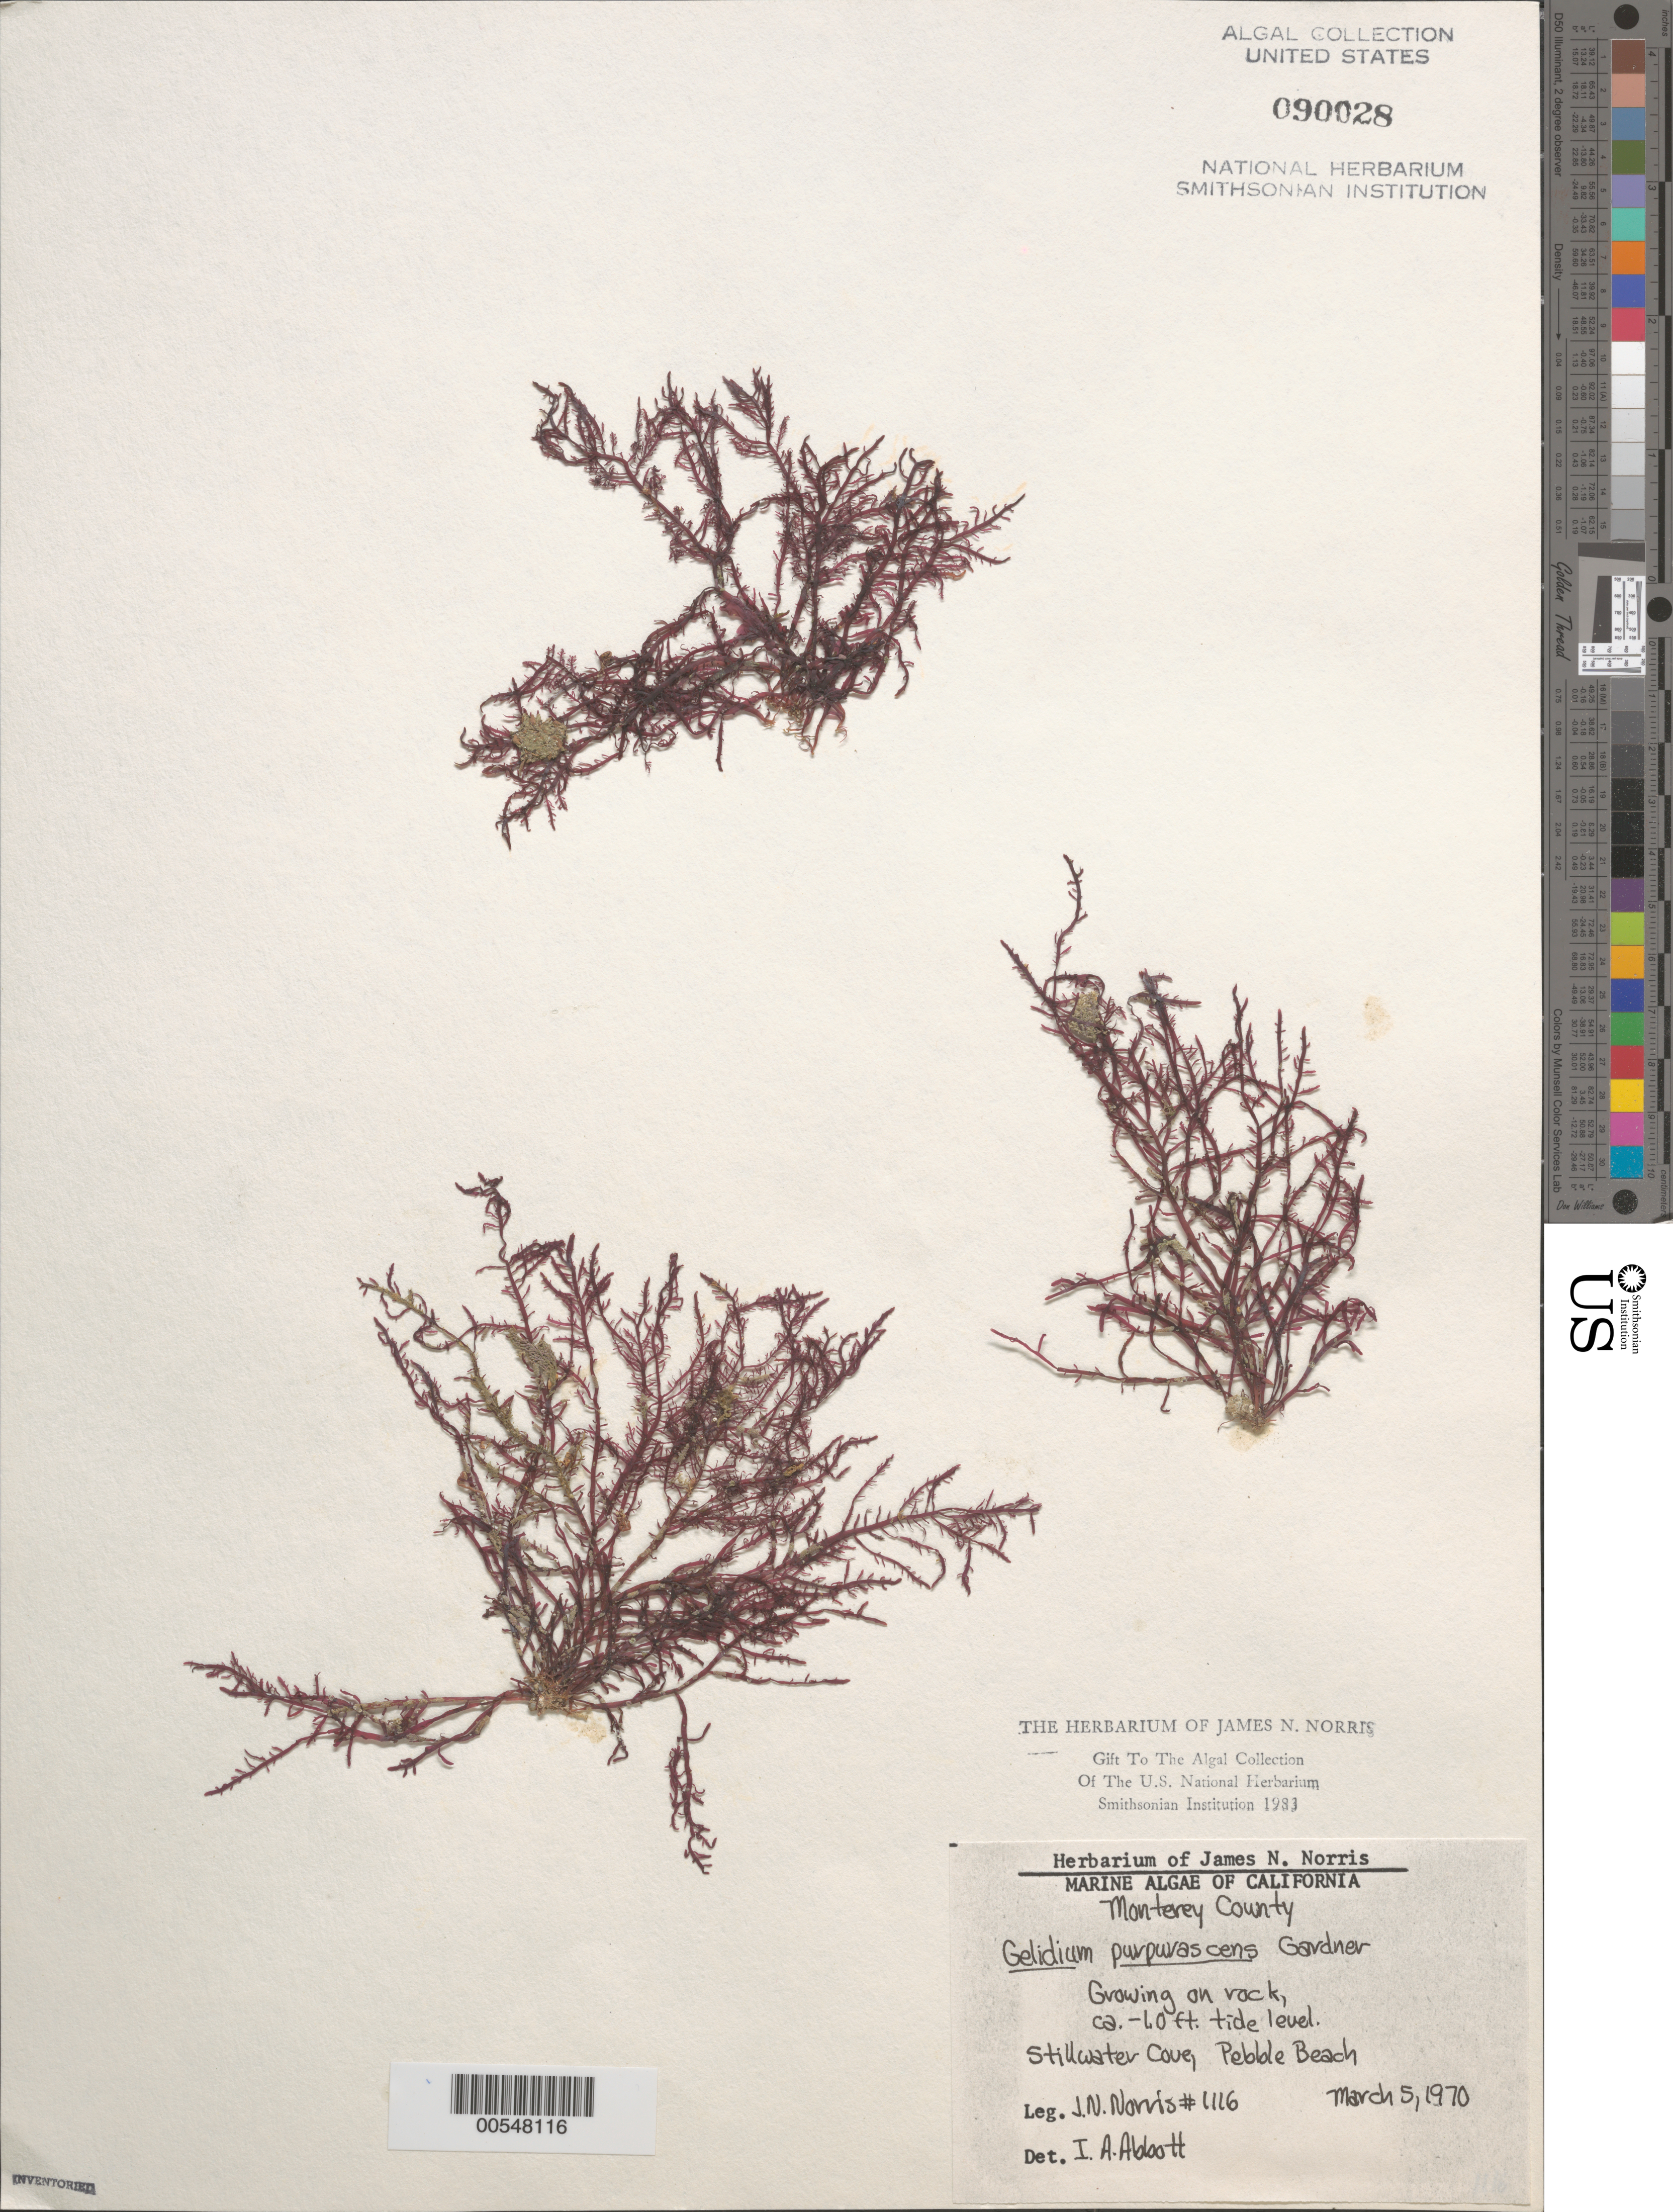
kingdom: Plantae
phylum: Rhodophyta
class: Florideophyceae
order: Gelidiales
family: Gelidiaceae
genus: Gelidium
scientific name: Gelidium purpurascens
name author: N.L. Gardner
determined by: Abbott, Isabella A.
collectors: J. N. Norris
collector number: JN-1116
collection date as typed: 05 Mar 1970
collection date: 1970-03-05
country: United States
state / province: California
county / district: Monterey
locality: Stillwater Cove, Pebble Beach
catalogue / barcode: US 90028